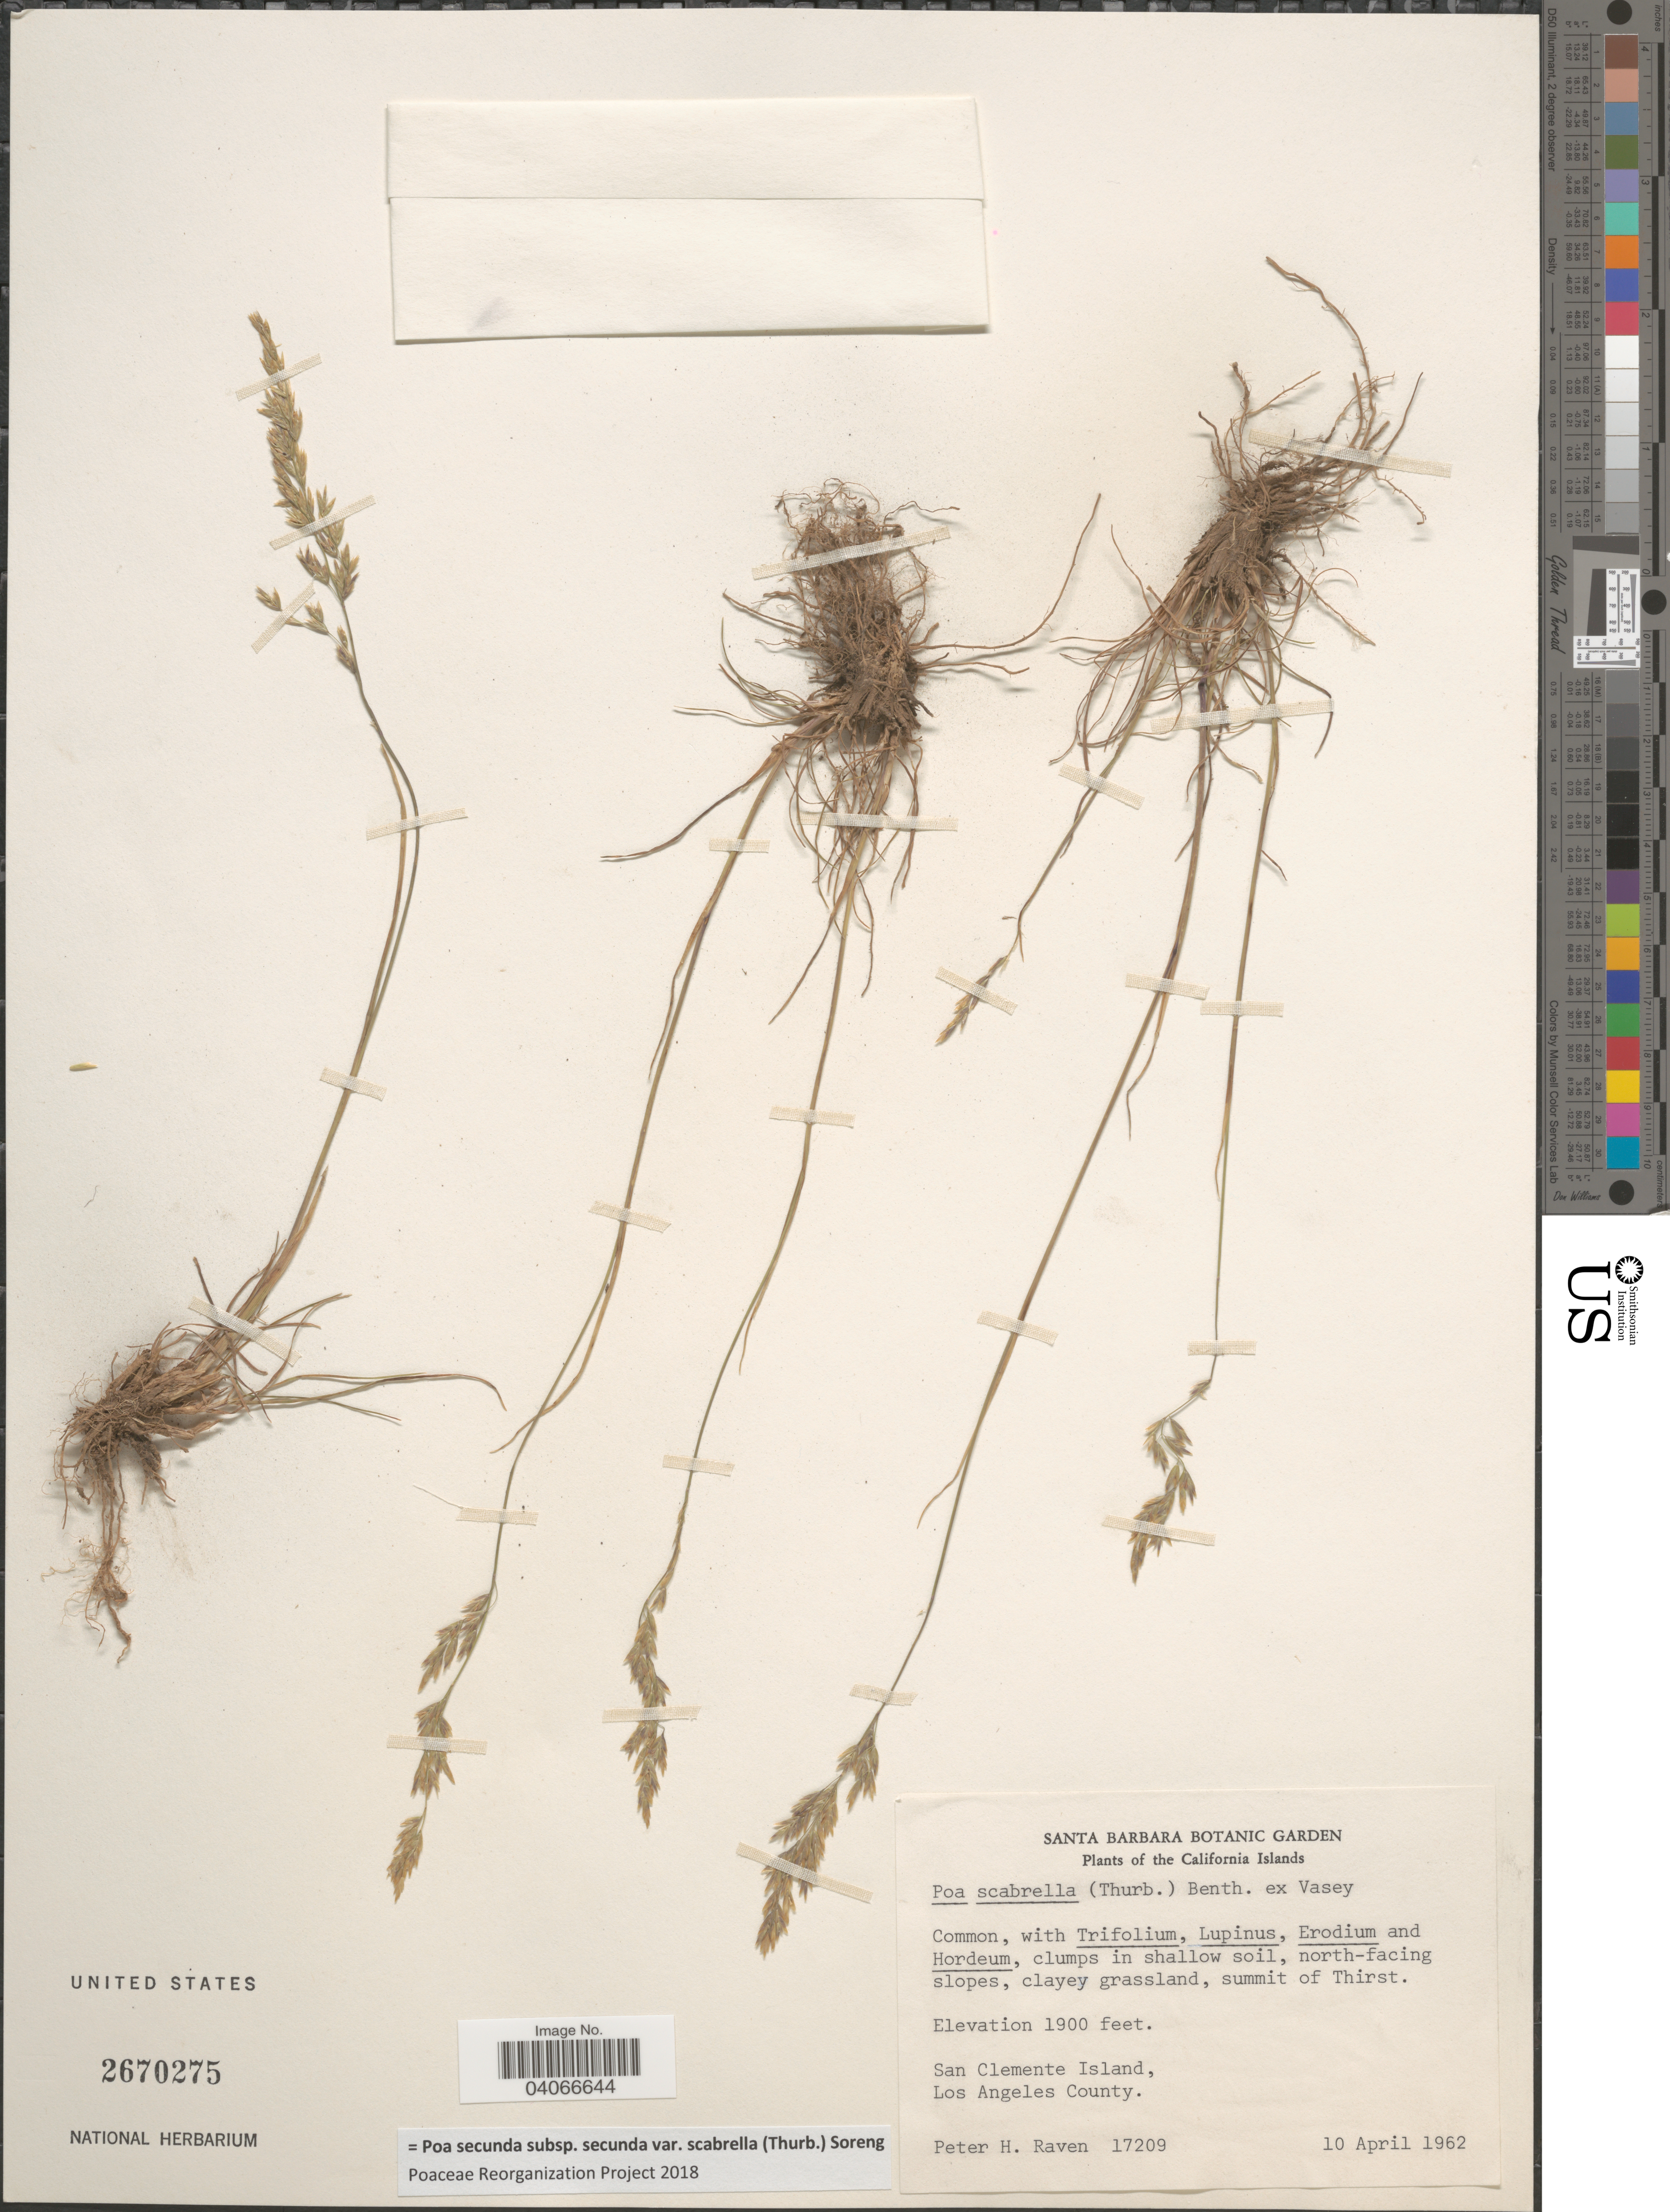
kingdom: Plantae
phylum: Tracheophyta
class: Liliopsida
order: Poales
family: Poaceae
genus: Poa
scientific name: Poa secunda subsp. secunda var. scabrella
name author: (Thurb.) Soreng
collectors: P. Raven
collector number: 17209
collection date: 1962-04-10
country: United States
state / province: California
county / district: Los Angeles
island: San Clemente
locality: The California Islands. North-facing slopes, clayey grassland, summit of Thirst. San Clemente Island, Los Angeles County.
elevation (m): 579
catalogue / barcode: US 2670275